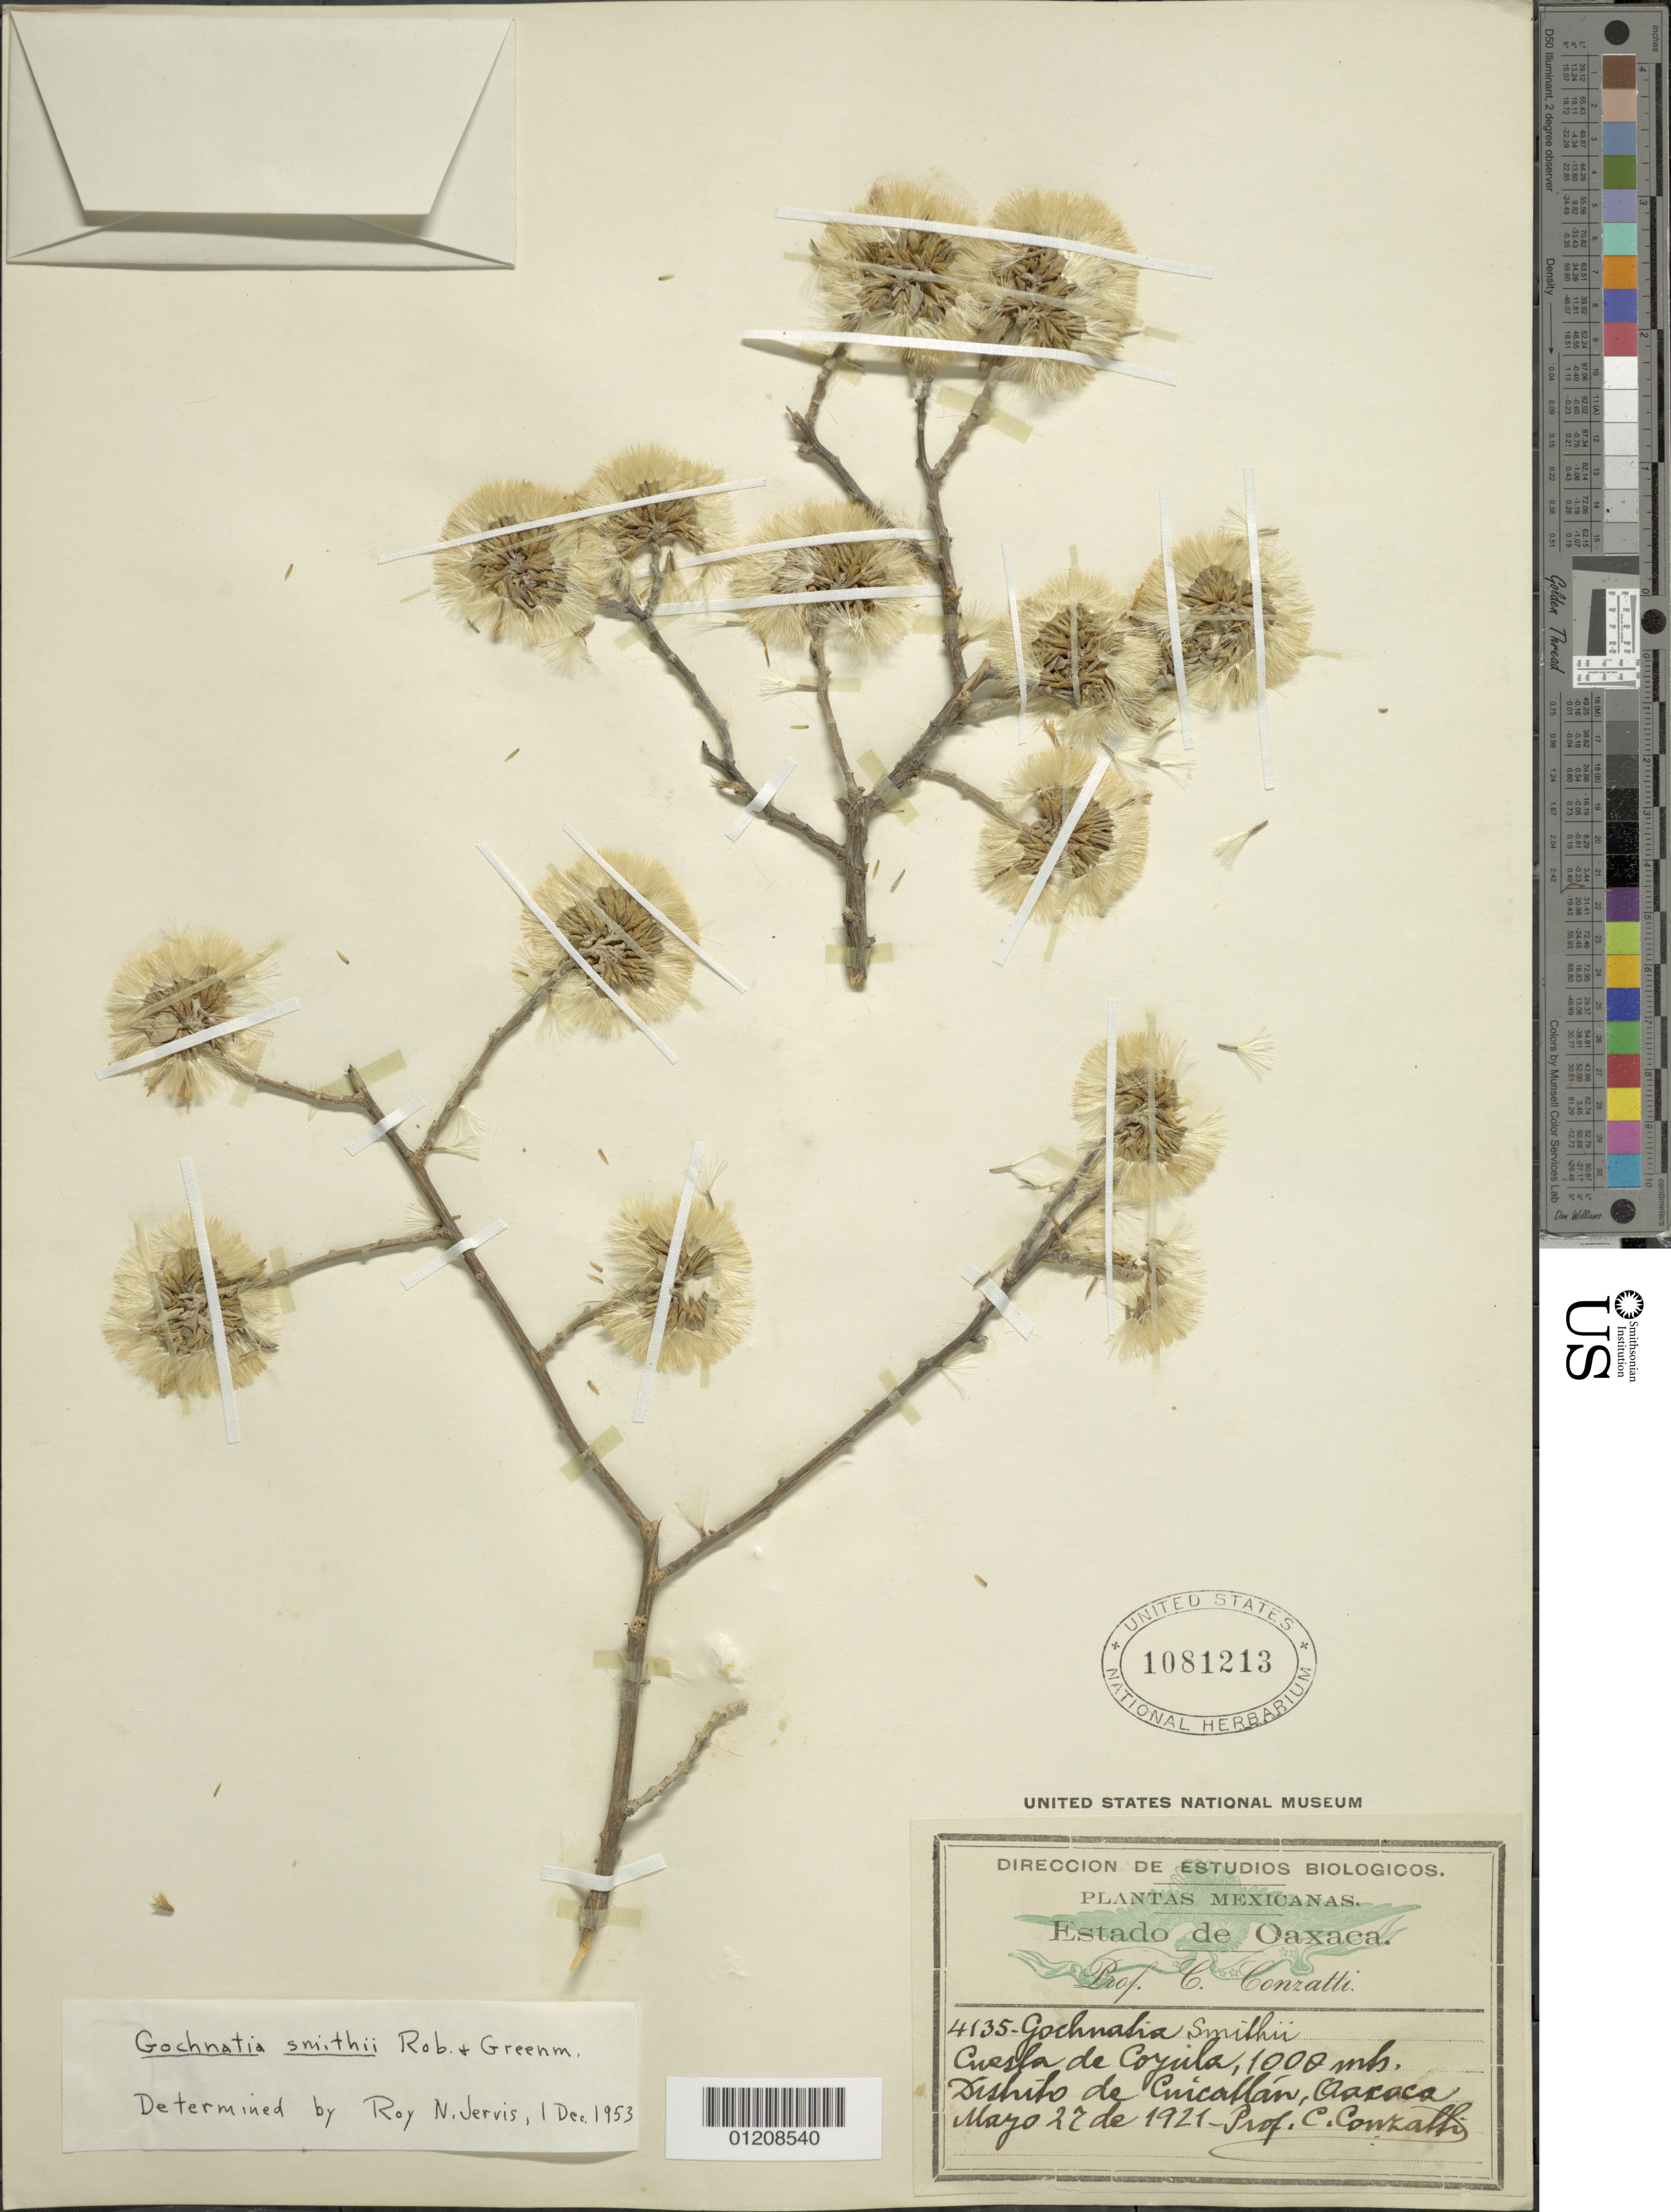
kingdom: Plantae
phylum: Tracheophyta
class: Magnoliopsida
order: Asterales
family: Asteraceae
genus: Gochnatia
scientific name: Gochnatia smithii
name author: B.L. Rob. & Greenm.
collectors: C. Conzatti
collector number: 4135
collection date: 1921-05-27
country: Mexico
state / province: Oaxaca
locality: Cuesla de Coyula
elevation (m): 1000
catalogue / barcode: US 1081213